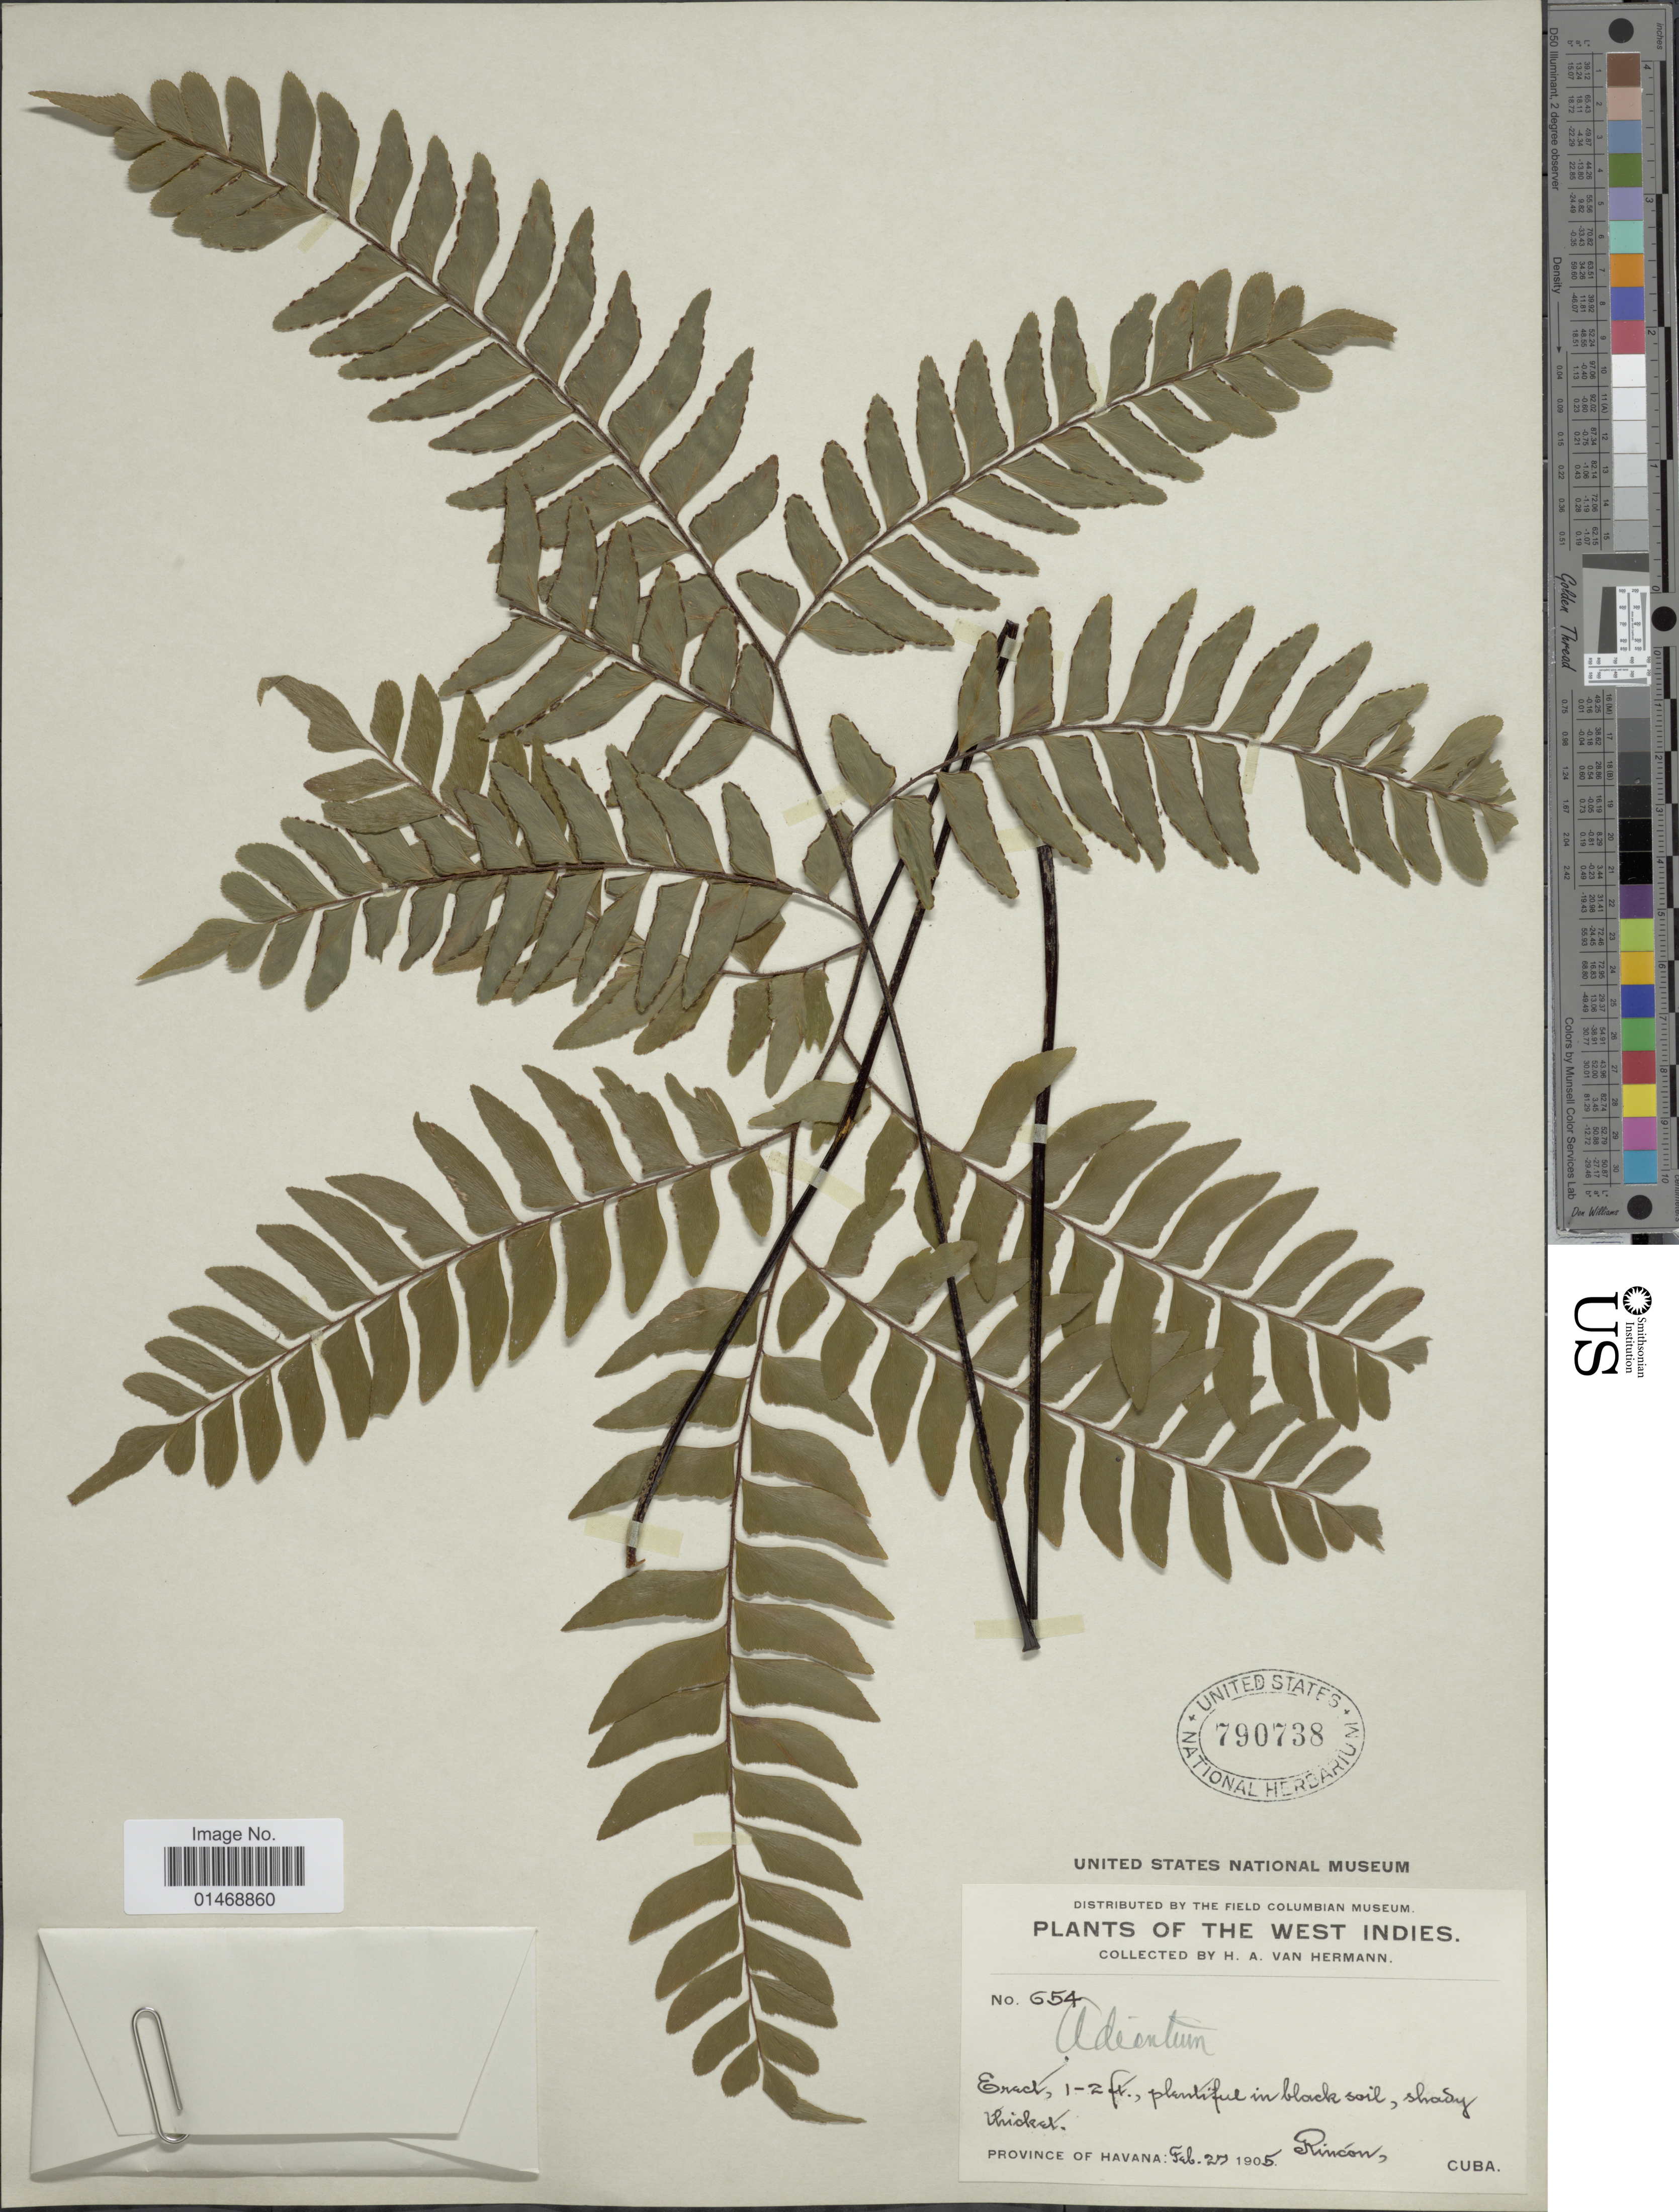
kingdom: Plantae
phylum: Tracheophyta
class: Polypodiopsida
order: Polypodiales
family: Pteridaceae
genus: Adiantum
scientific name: Adiantum latifolium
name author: Lam.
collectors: H. A. Van Hermann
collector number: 654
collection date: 1905-02-27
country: Cuba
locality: Province of Havana, Rincon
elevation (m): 0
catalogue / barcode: US 790738